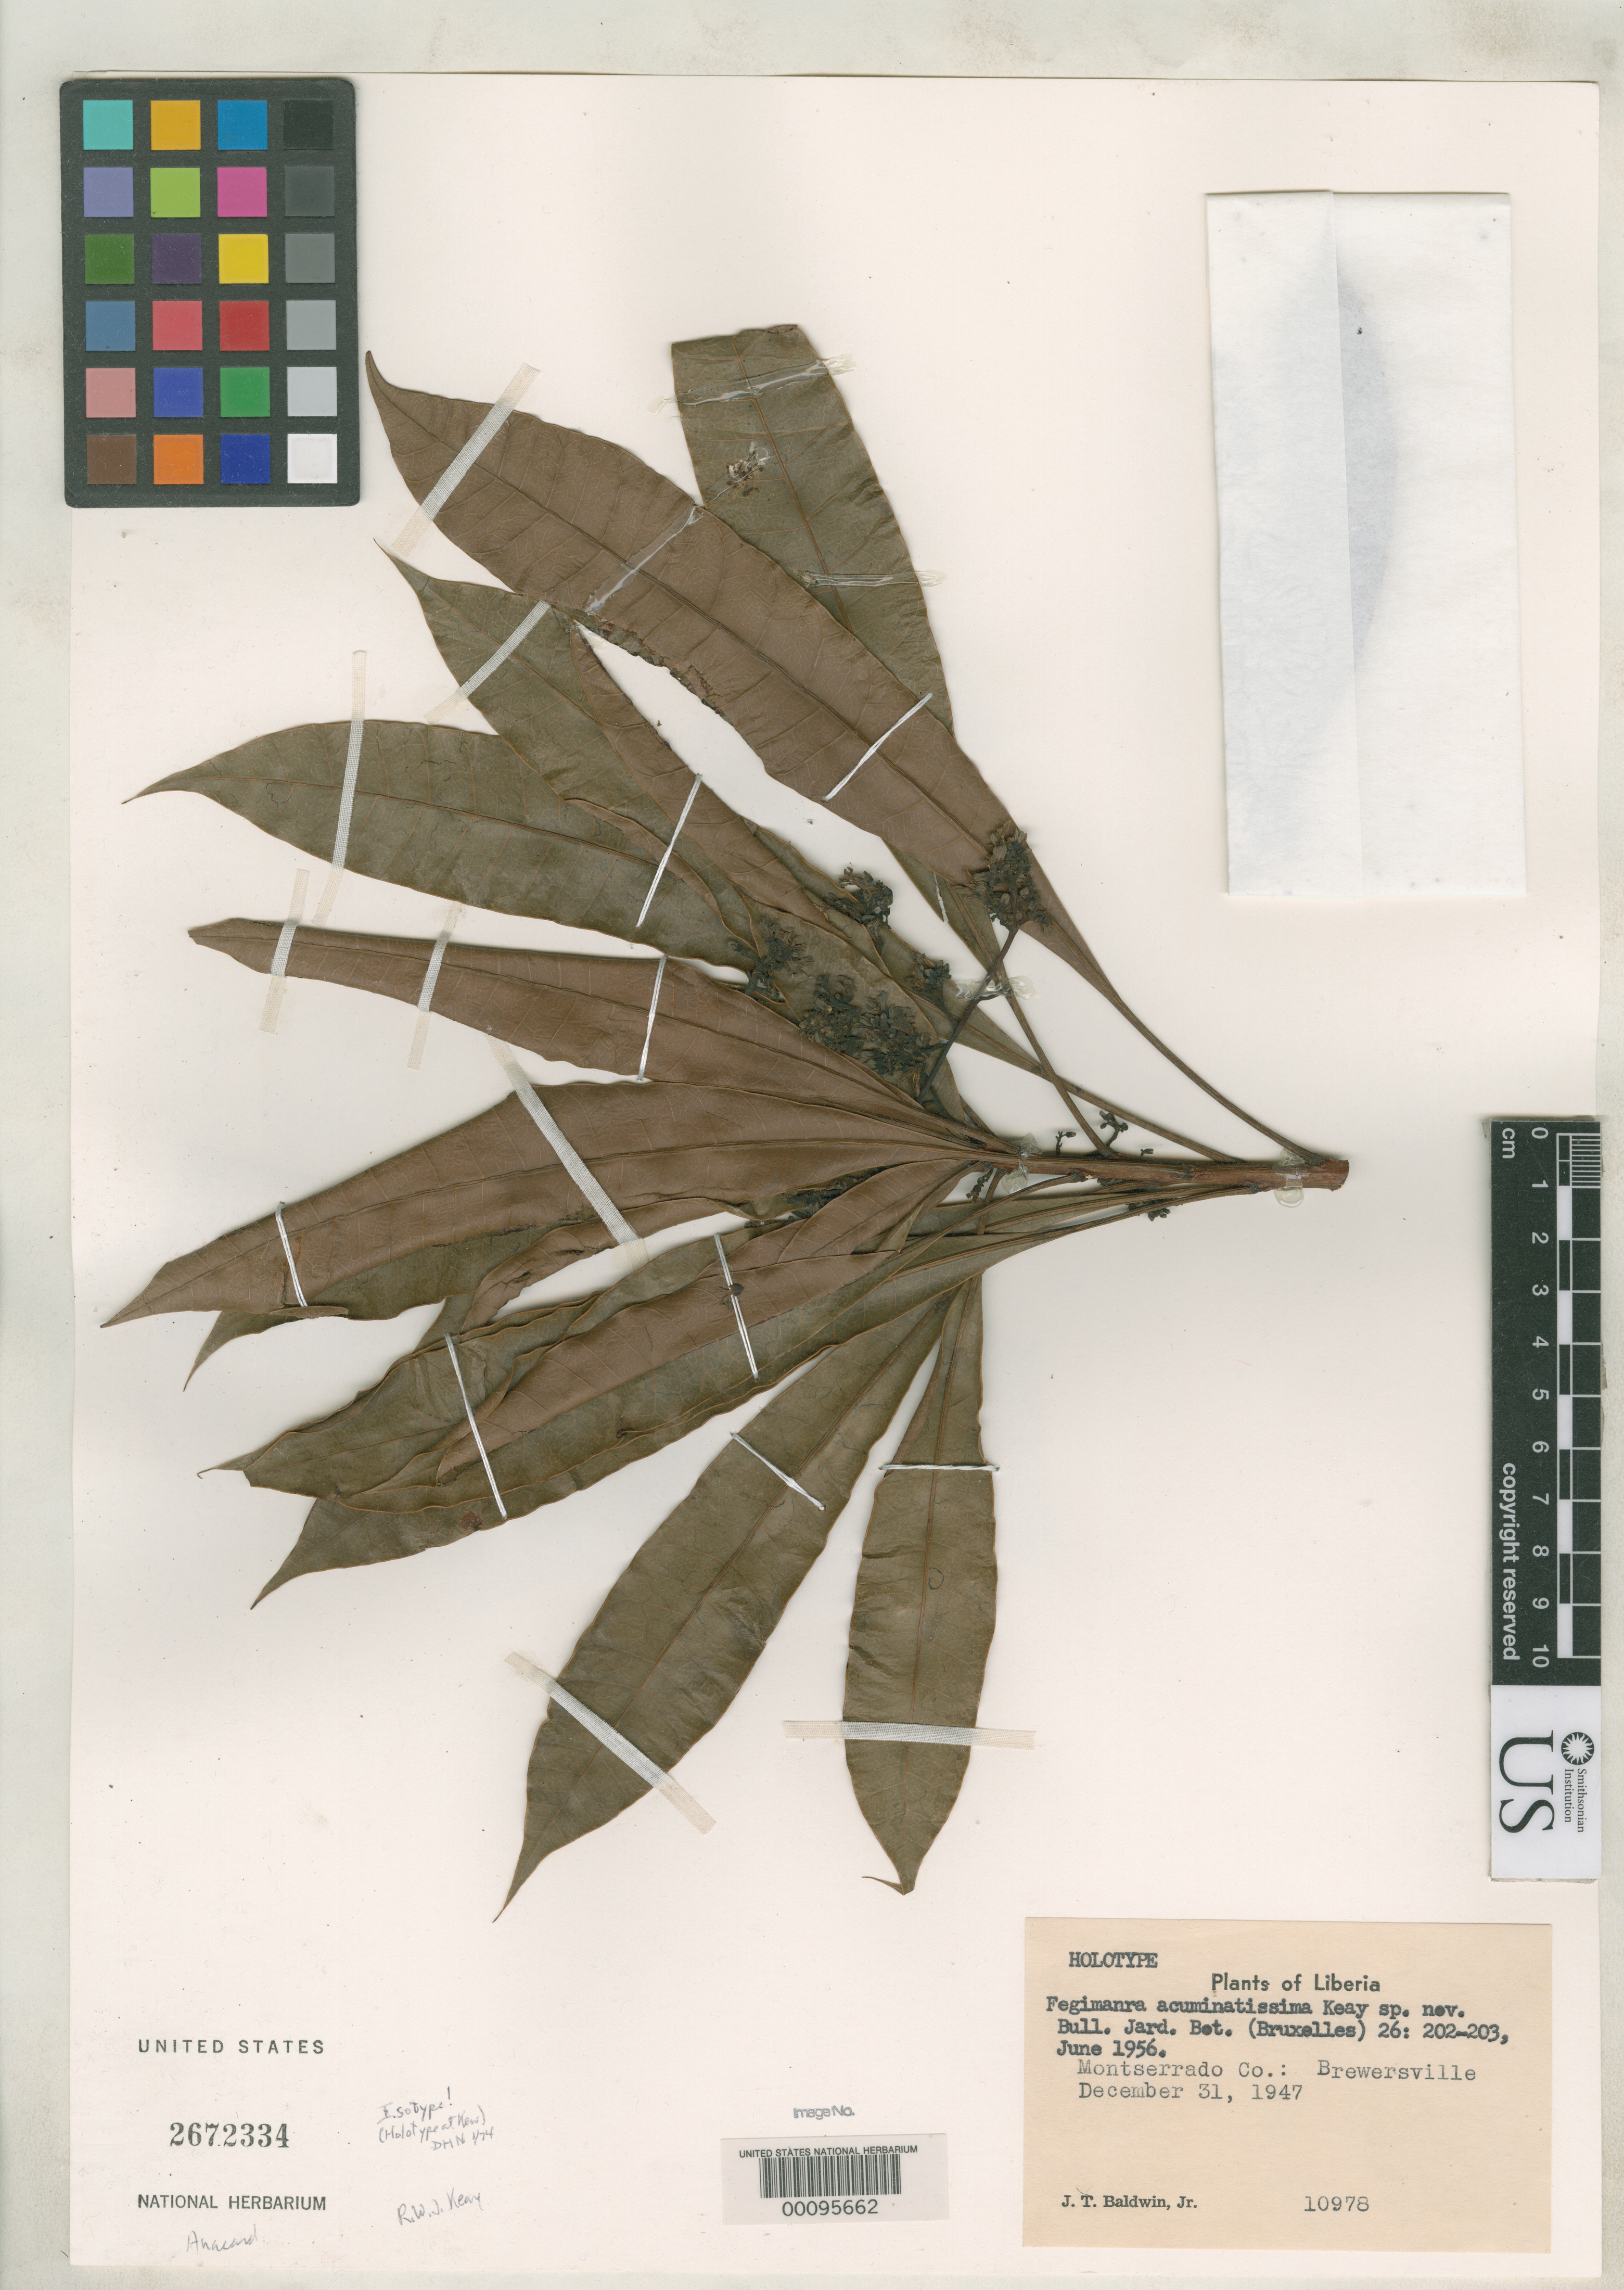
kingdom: Plantae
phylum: Tracheophyta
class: Magnoliopsida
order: Sapindales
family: Anacardiaceae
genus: Fegimanra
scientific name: Fegimanra acuminatissima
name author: Keay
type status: Isotype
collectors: J. T. Baldwin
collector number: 10978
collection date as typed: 31 Dec 1947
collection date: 1947-12-31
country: Liberia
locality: Brewersville.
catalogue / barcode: US 2672334